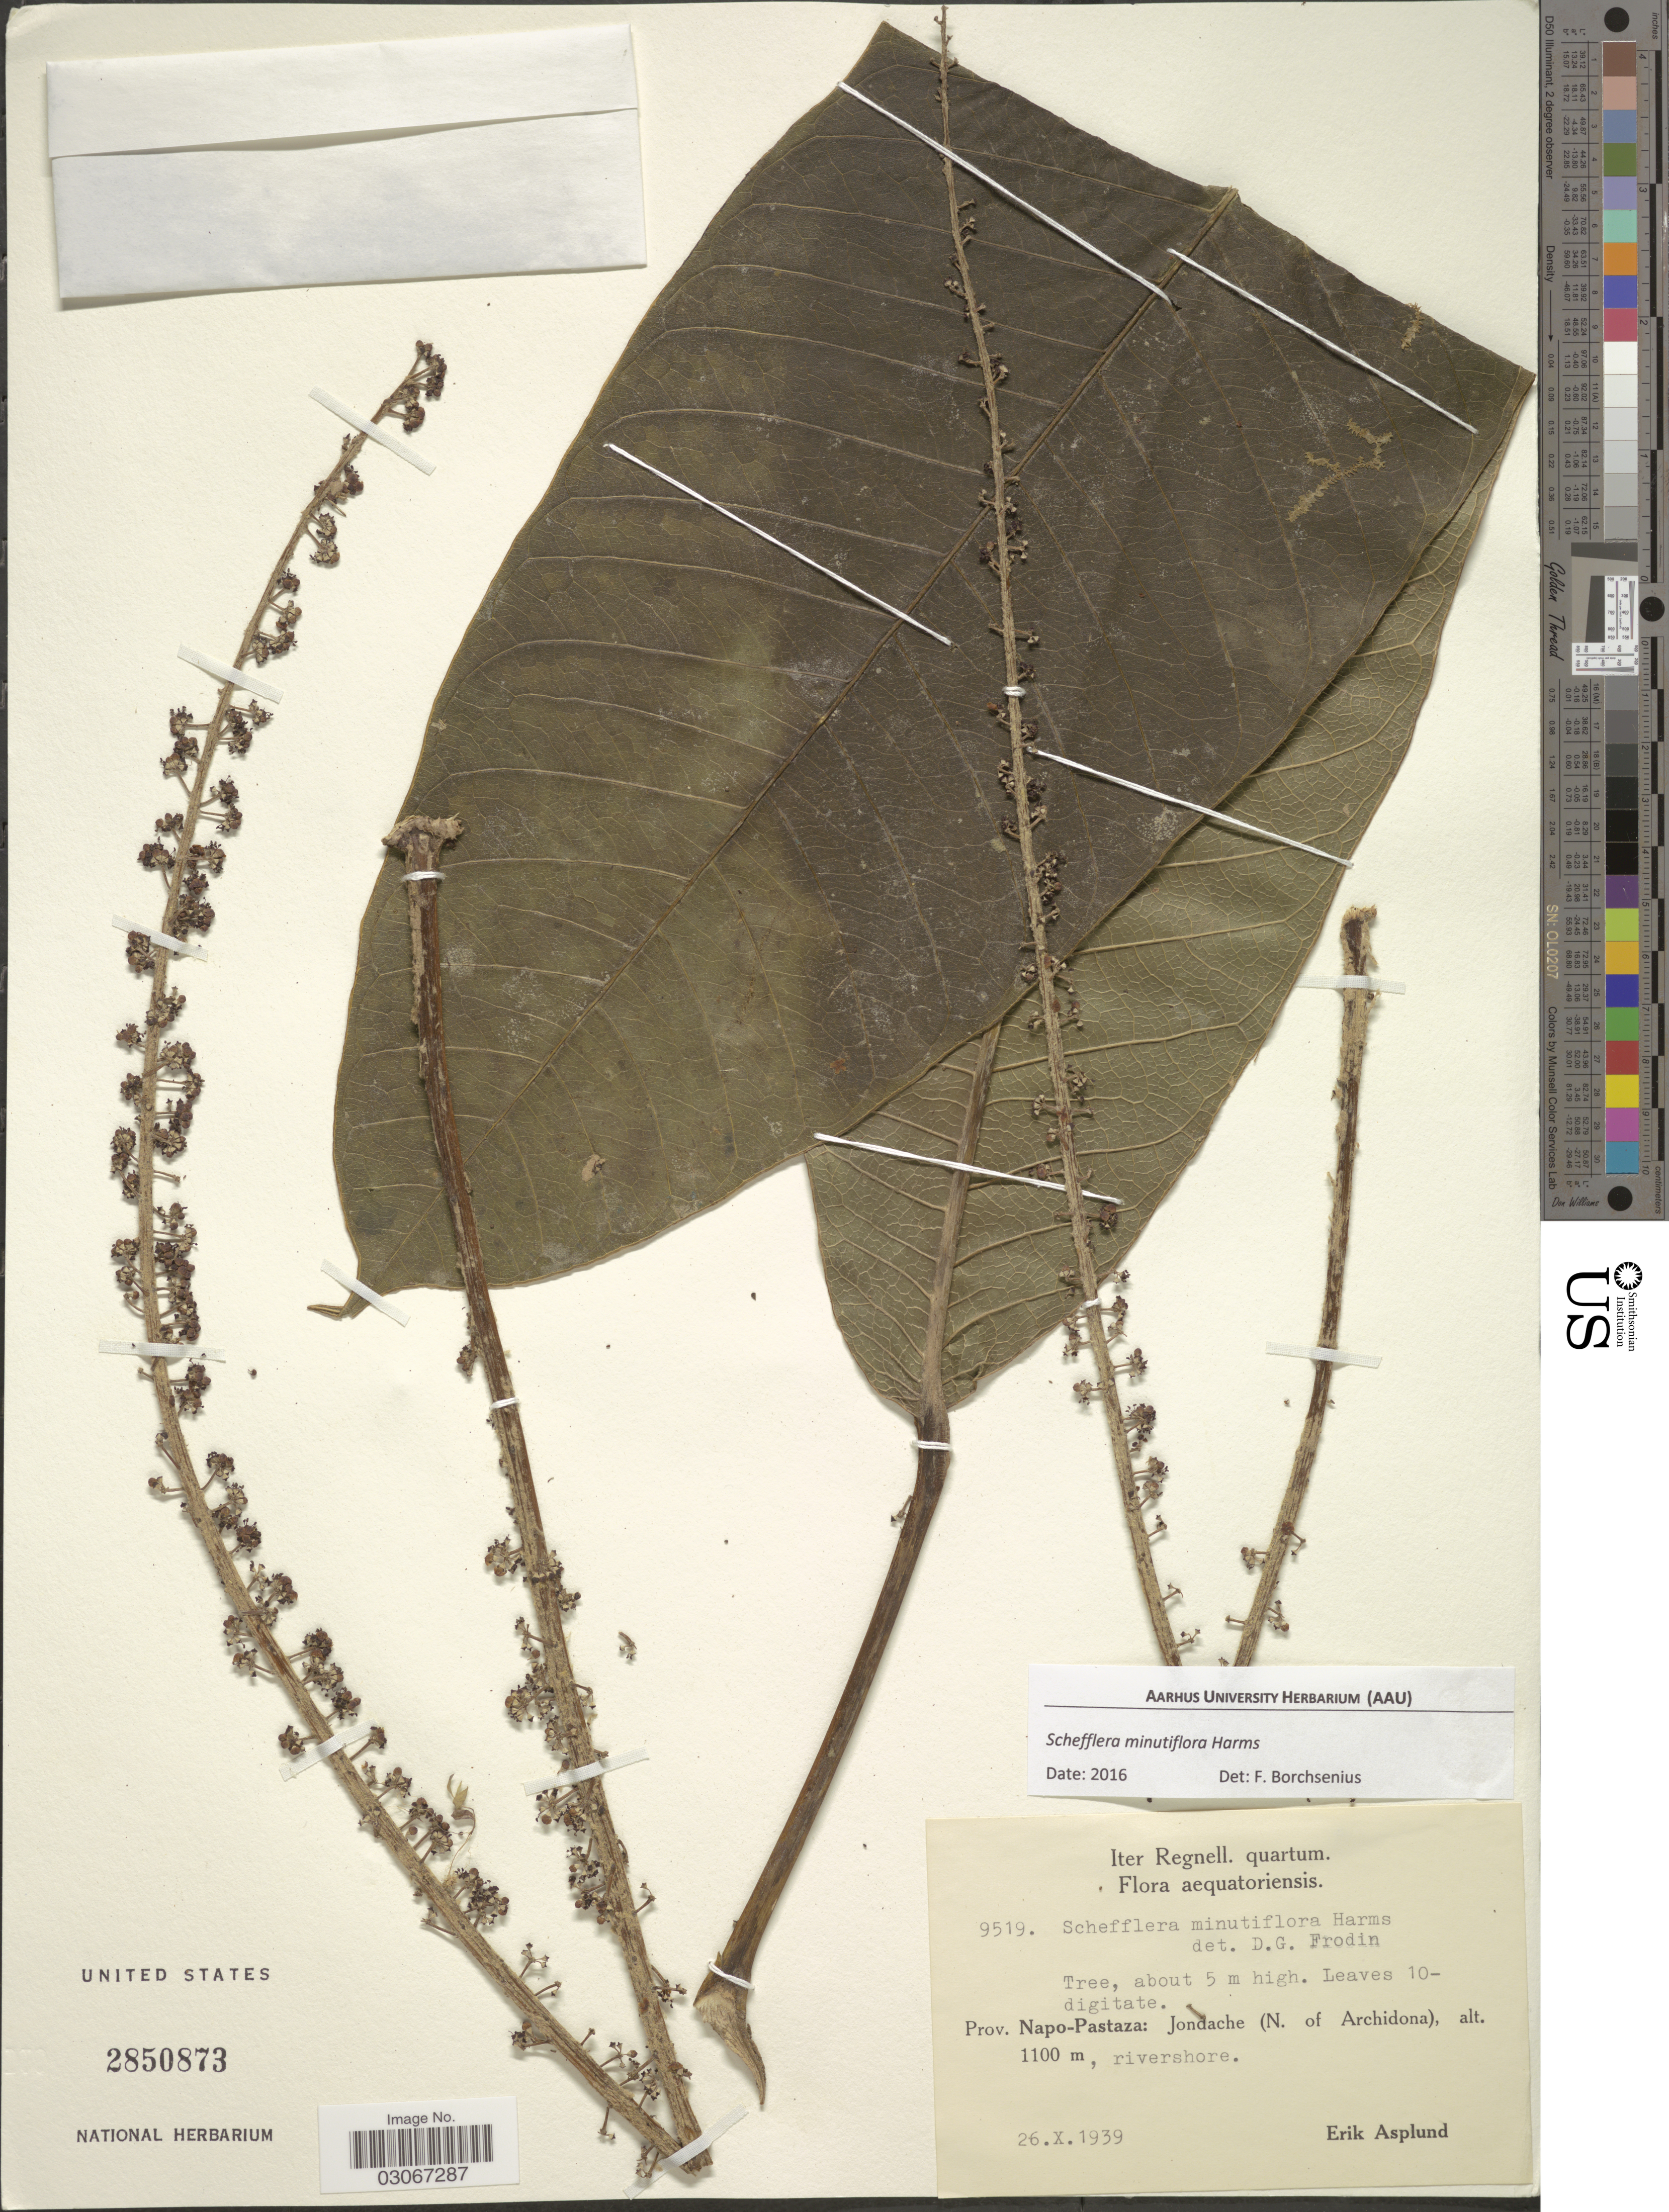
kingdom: Plantae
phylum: Tracheophyta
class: Magnoliopsida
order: Apiales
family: Araliaceae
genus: Schefflera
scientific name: Schefflera minutiflora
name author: Harms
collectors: E. Asplund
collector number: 9519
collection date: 1939-10-26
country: Ecuador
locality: Prov. Napo-Pastaza: Jondache (N. of Archidona), rivershore.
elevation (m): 1100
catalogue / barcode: US 2850873